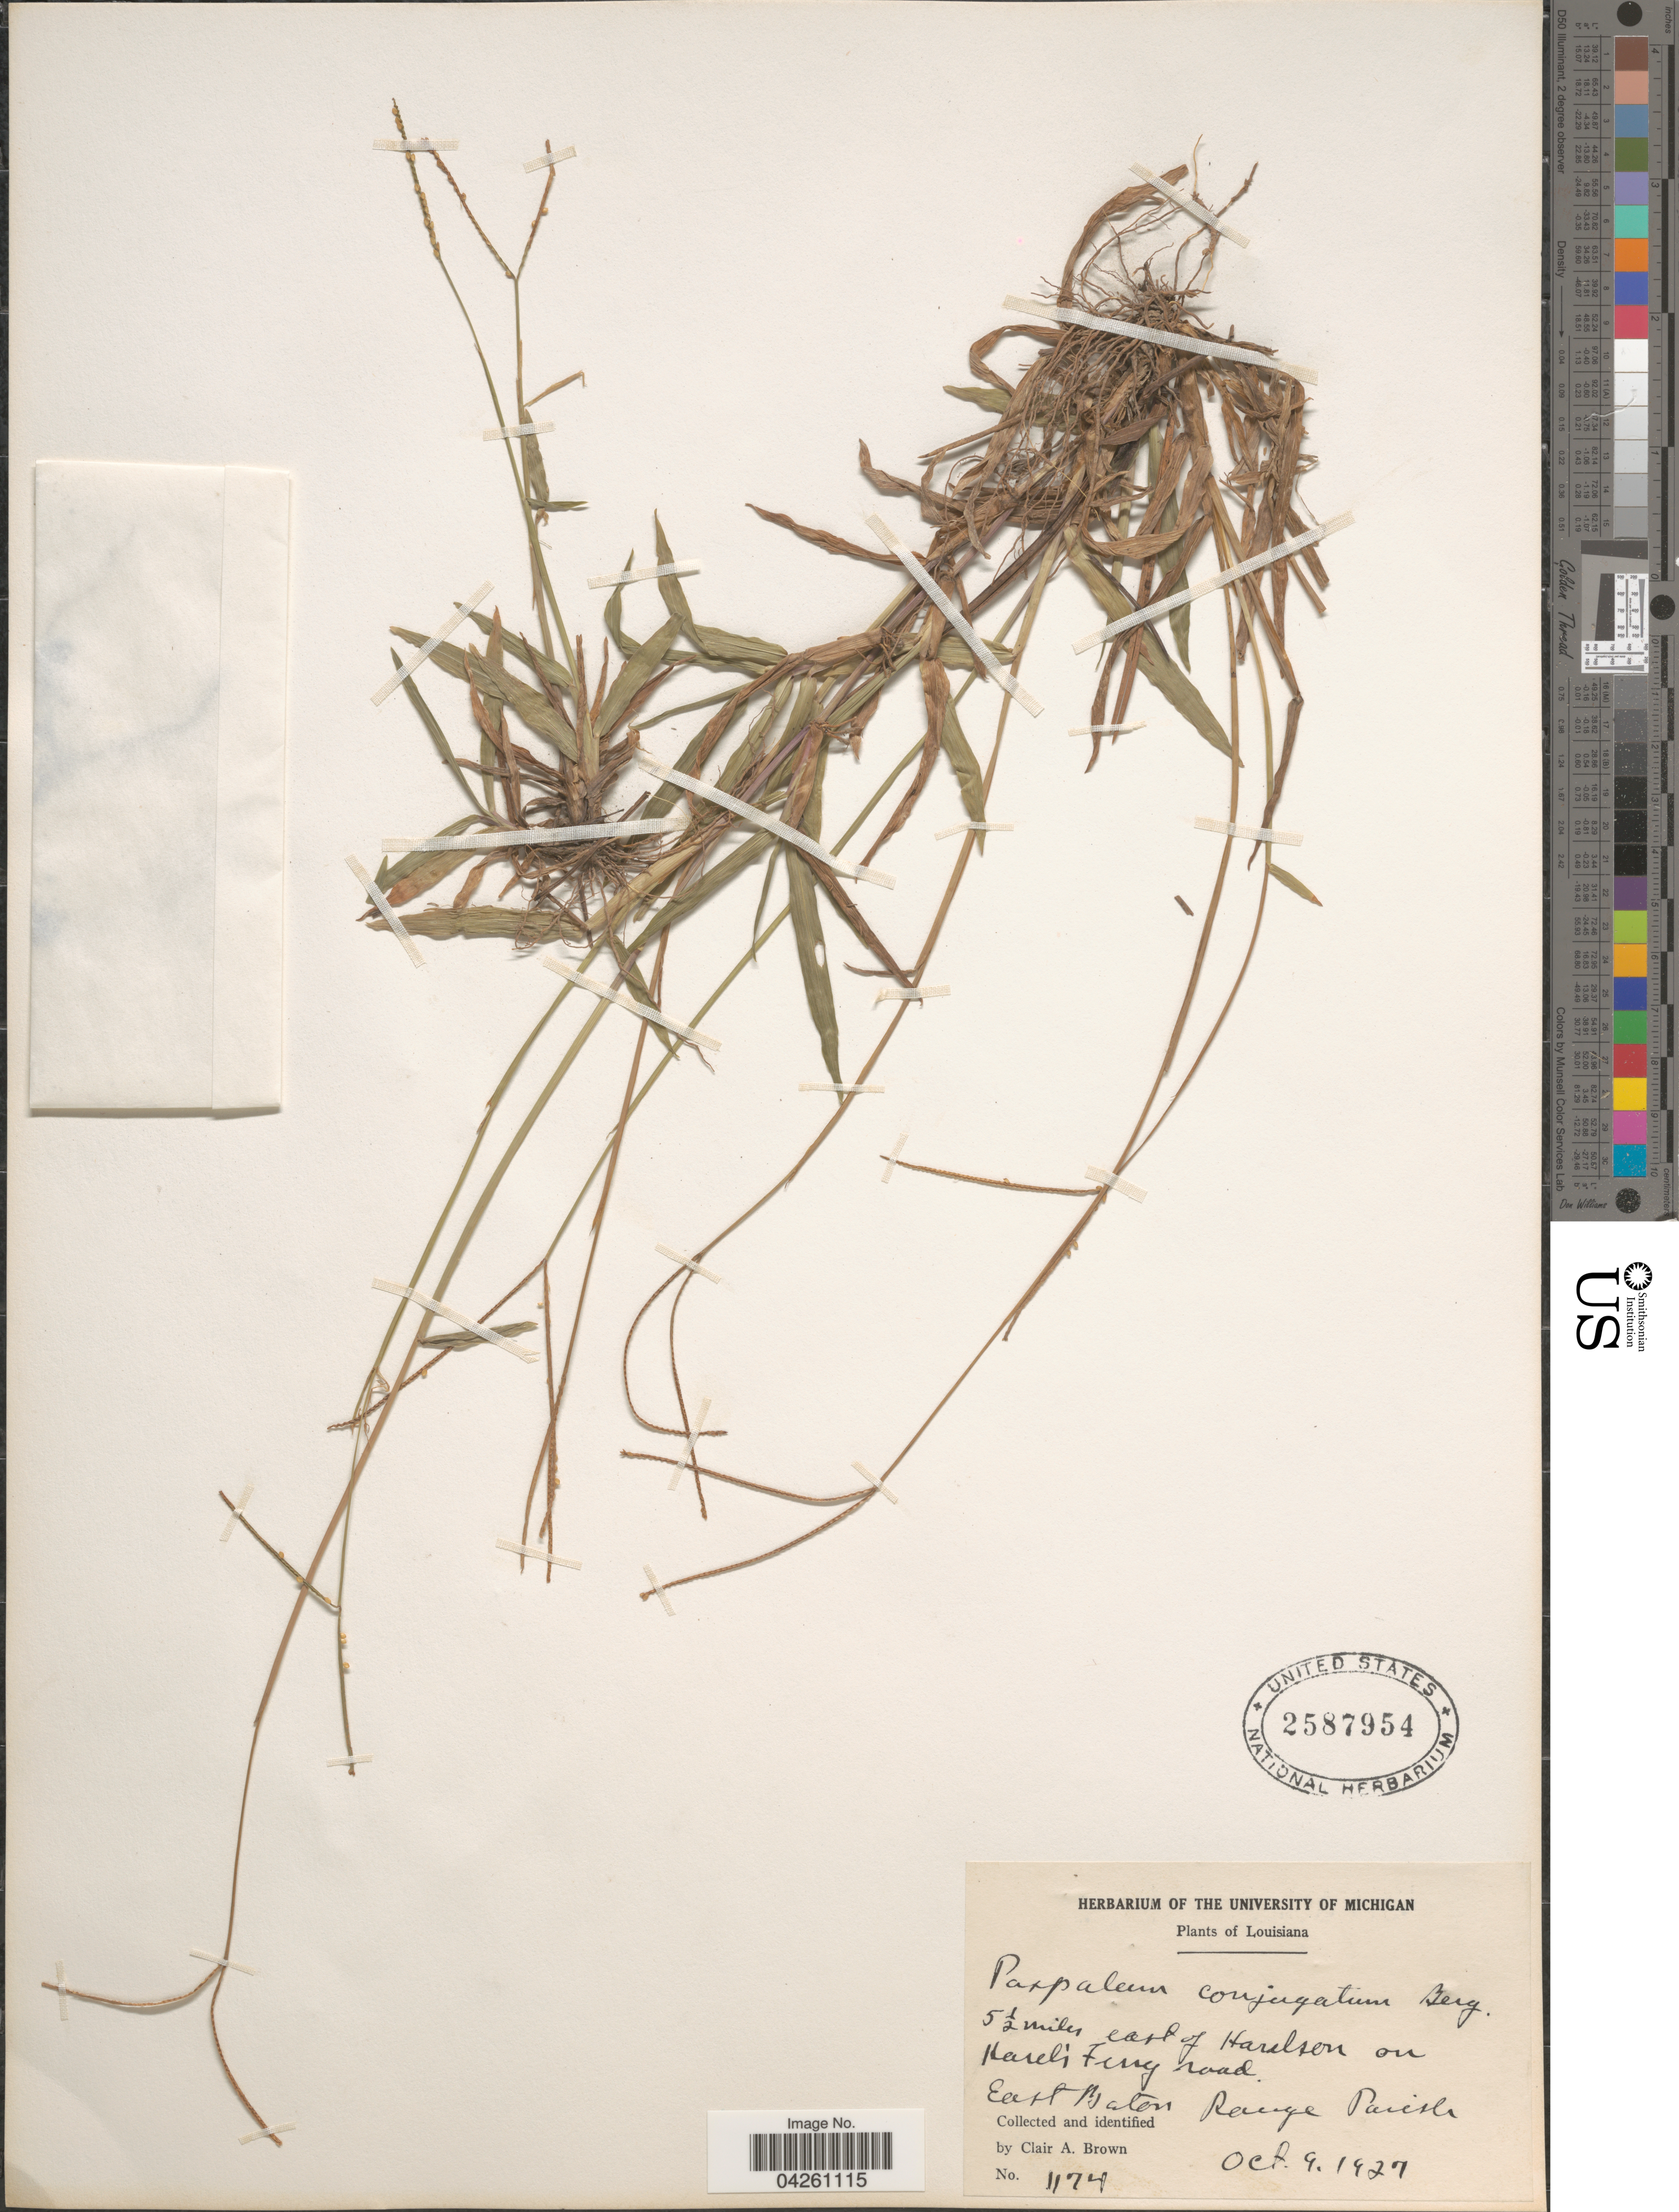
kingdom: Plantae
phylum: Tracheophyta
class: Liliopsida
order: Poales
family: Poaceae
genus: Paspalum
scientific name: Paspalum conjugatum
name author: P.J. Bergius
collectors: C. A. Brown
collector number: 1174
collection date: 1927-10-09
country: United States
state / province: Louisiana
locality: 5½ miles east of Harelson on Harel's Ferry road. East Baton Range Parish.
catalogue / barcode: US 2587954